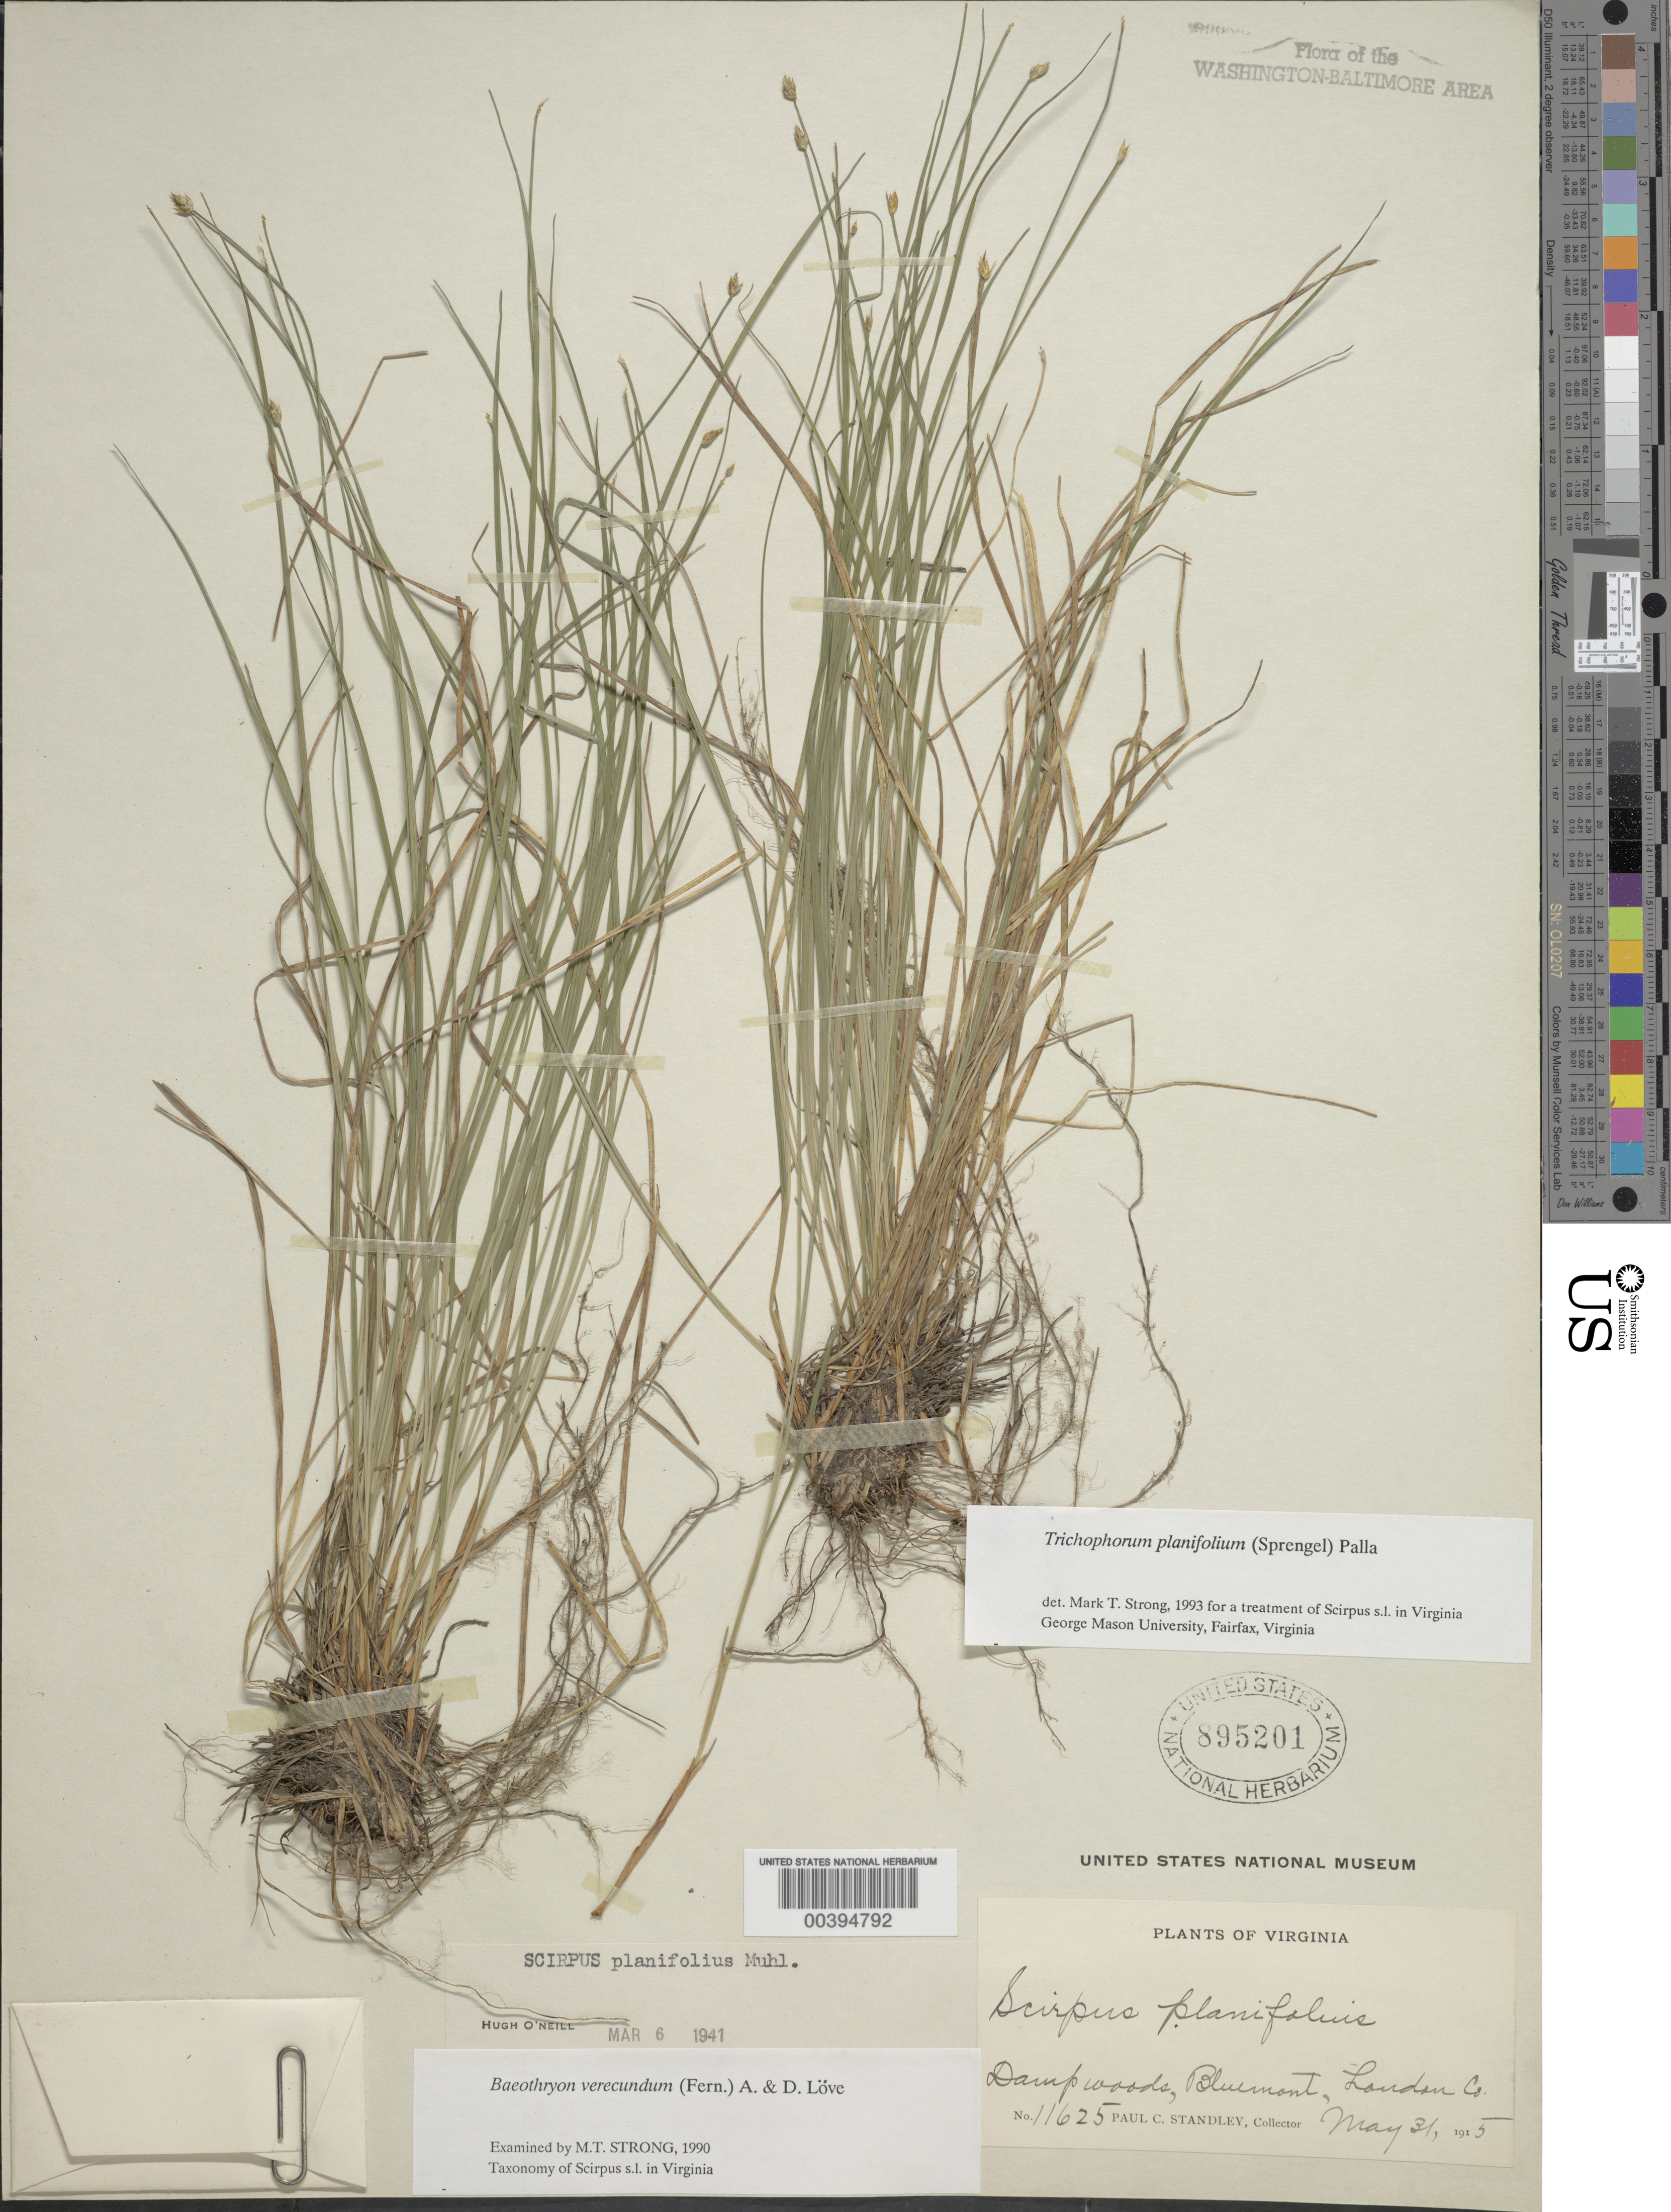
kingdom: Plantae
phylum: Tracheophyta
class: Liliopsida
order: Poales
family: Cyperaceae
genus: Trichophorum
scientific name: Trichophorum planifolium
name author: (Spreng.) Palla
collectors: P. C. Standley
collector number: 11625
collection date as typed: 31 May 1915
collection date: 1915-05-31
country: United States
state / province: Virginia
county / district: Loudoun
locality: Bluemont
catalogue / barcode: US 895201